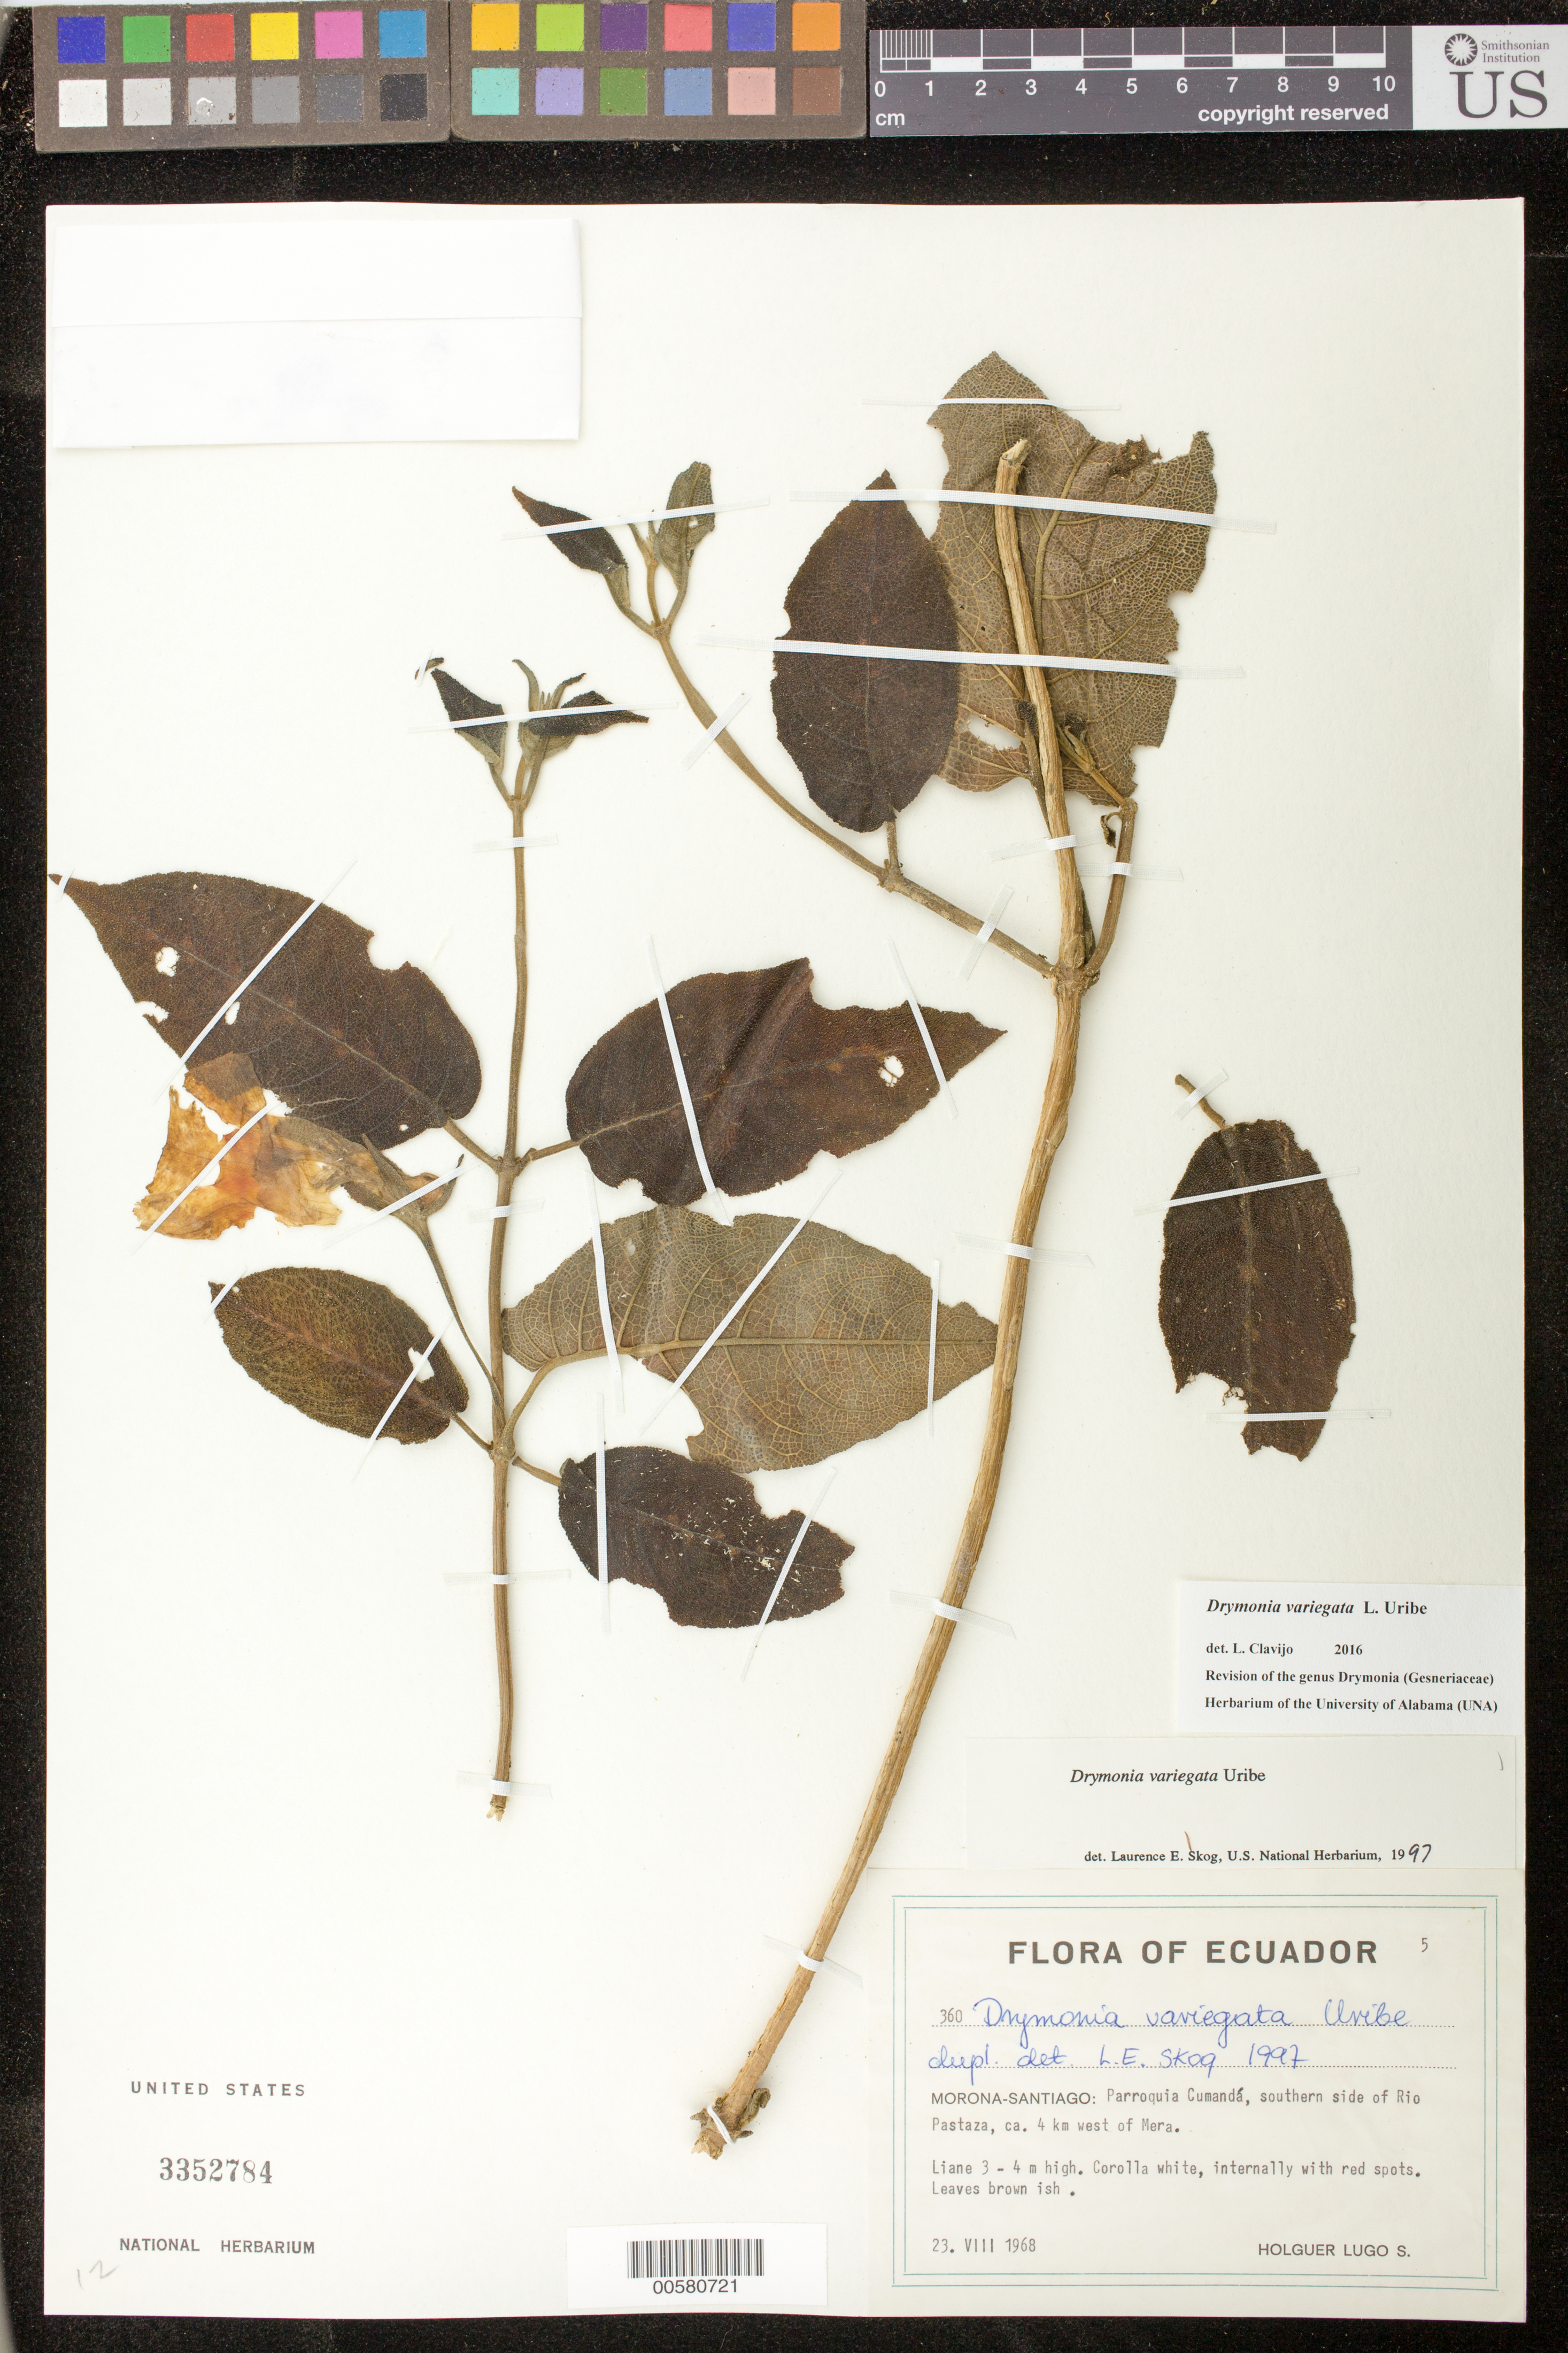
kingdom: Plantae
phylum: Tracheophyta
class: Magnoliopsida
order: Lamiales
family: Gesneriaceae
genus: Drymonia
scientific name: Drymonia variegata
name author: L. Uribe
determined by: Skog, Laurence E.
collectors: H. Lugo S.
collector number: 360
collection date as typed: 23 Aug 1968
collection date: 1968-08-23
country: Ecuador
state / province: Morona-Santiago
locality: Parroquia Cumandá, southern side of Rio Pastaza, ca. 4 km W of Mera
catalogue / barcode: US 3352784